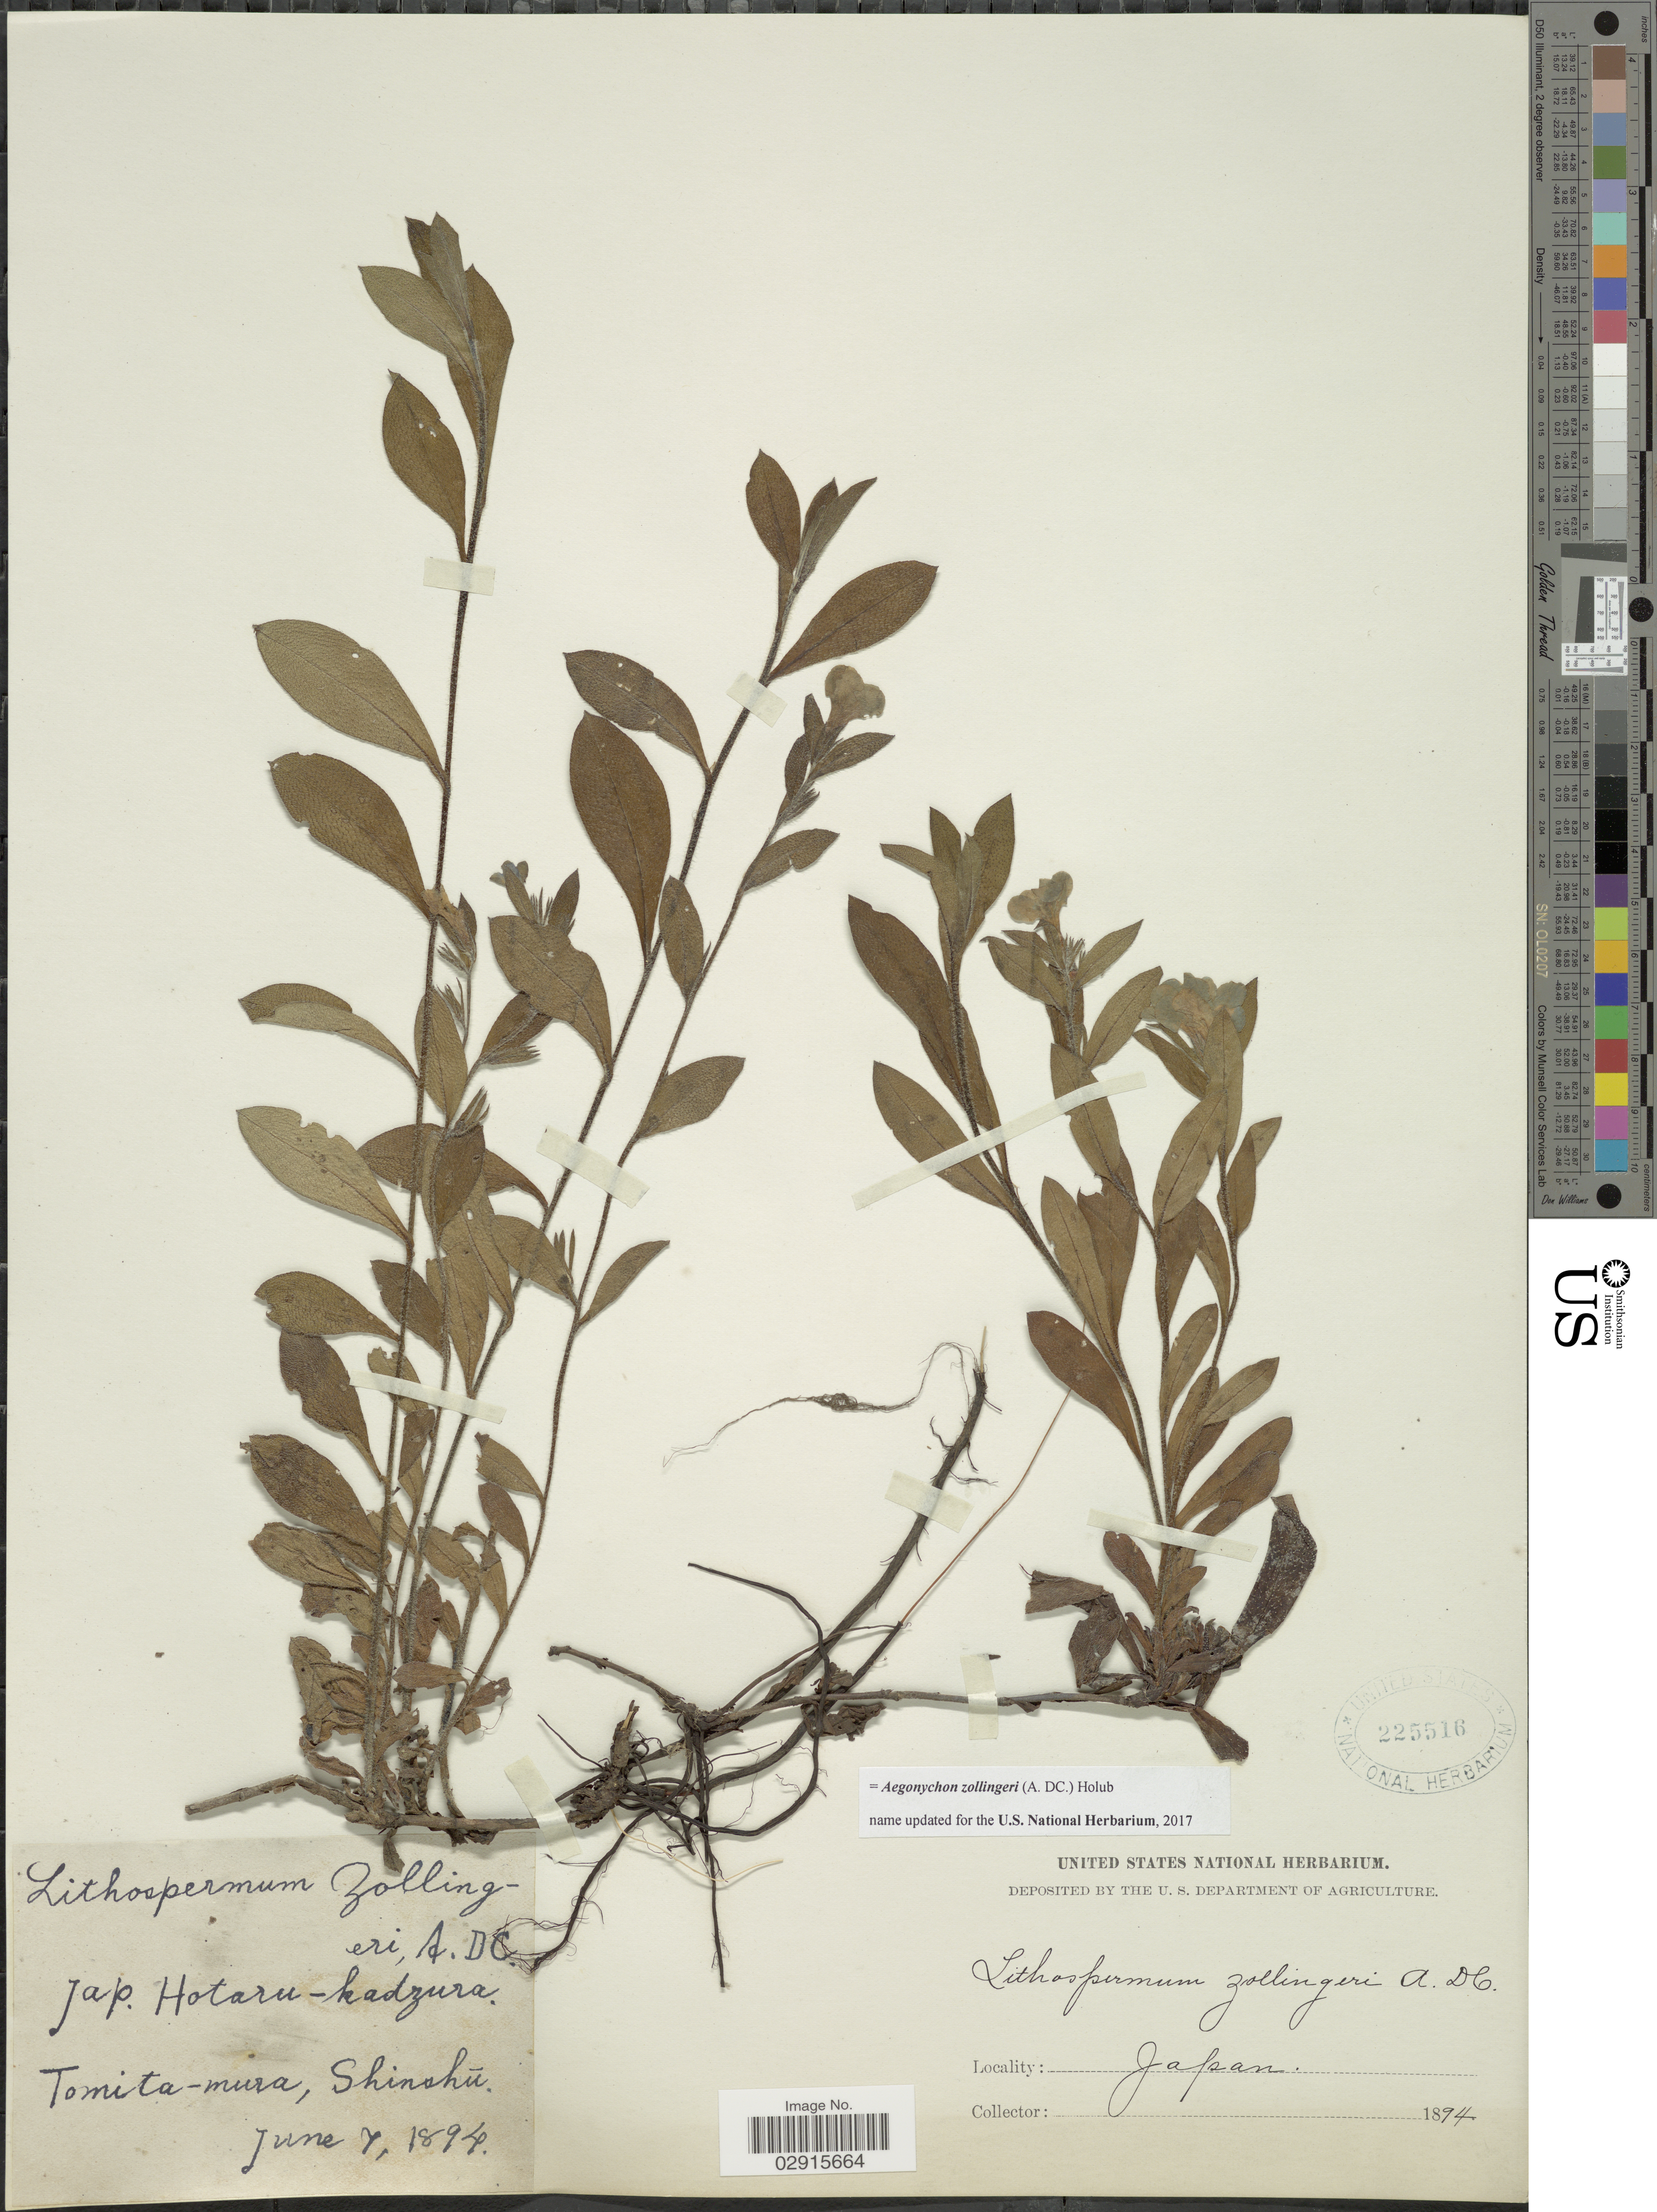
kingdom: Plantae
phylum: Tracheophyta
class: Magnoliopsida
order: Boraginales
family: Boraginaceae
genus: Aegonychon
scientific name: Aegonychon zollingeri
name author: (A. DC.) Holub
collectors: ex herb. United States National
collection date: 1894-06-07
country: Japan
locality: Tomita-mura, Shinshu.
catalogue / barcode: US 225516